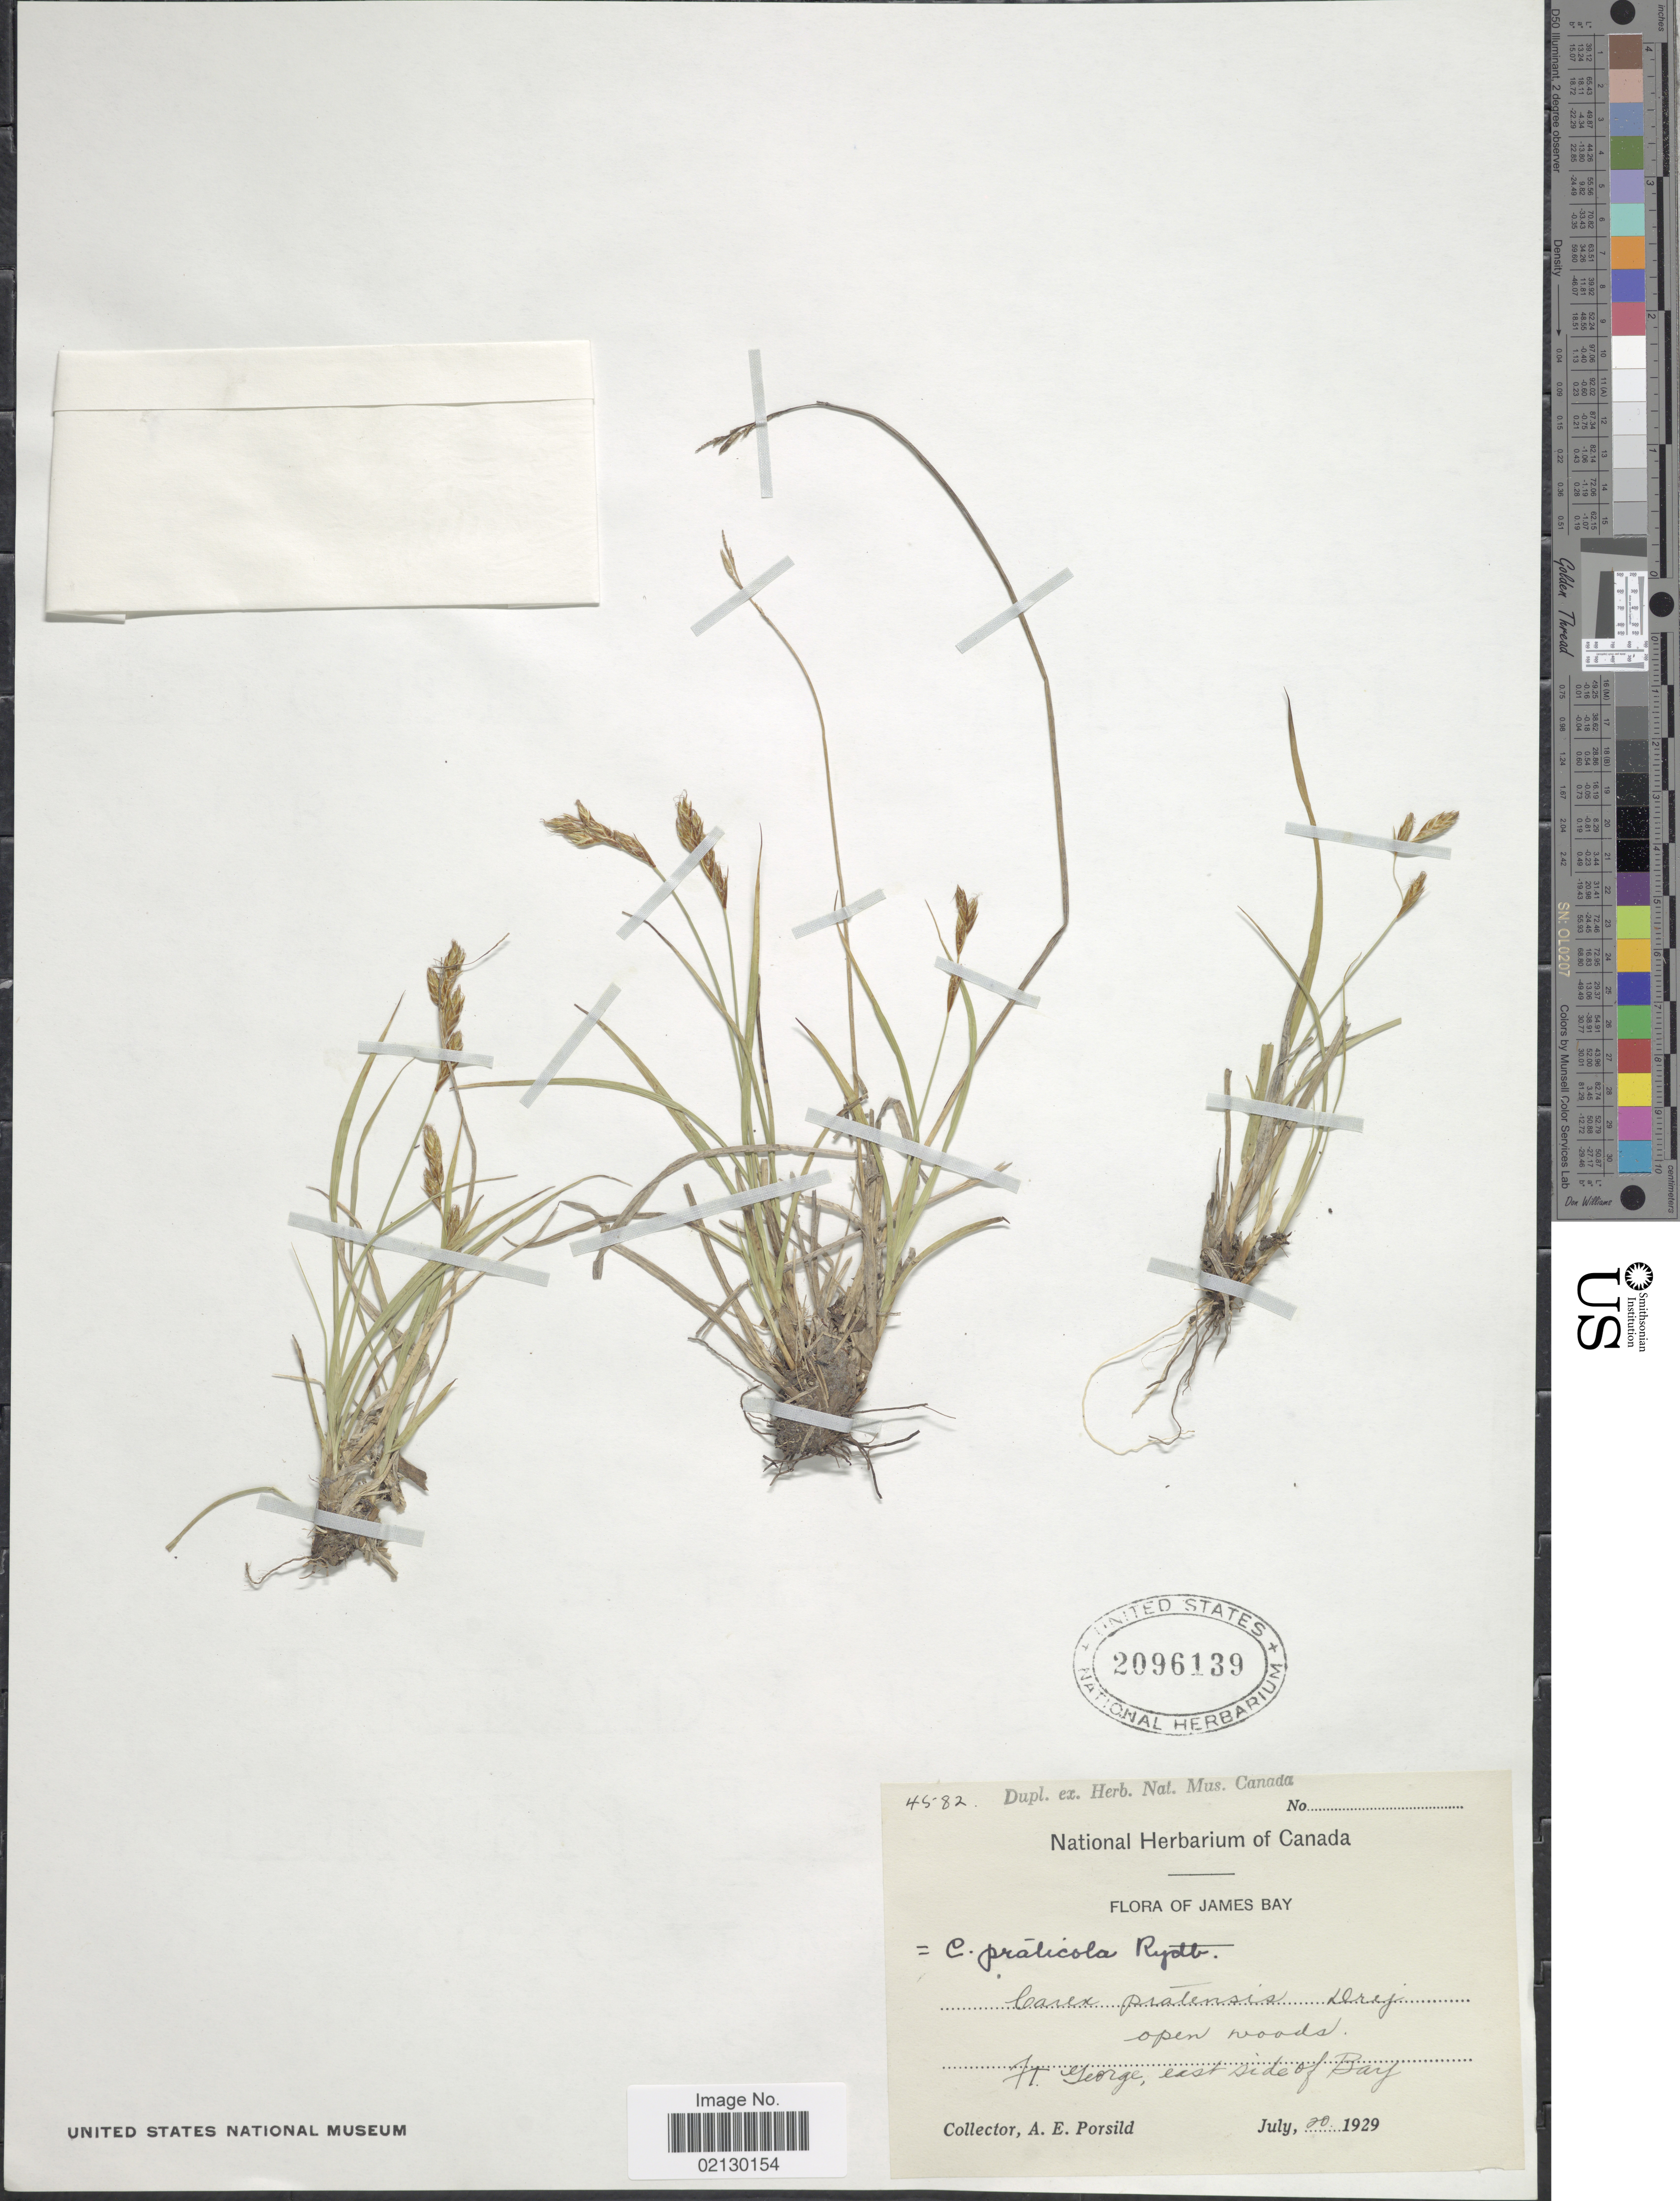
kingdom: Plantae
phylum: Tracheophyta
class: Liliopsida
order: Poales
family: Cyperaceae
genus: Carex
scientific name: Carex praticola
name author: Rydb.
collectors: A. E. Porsild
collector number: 4582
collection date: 1929-07-20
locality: James Bay, Ft. George, east side of Bay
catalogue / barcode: US 2096139